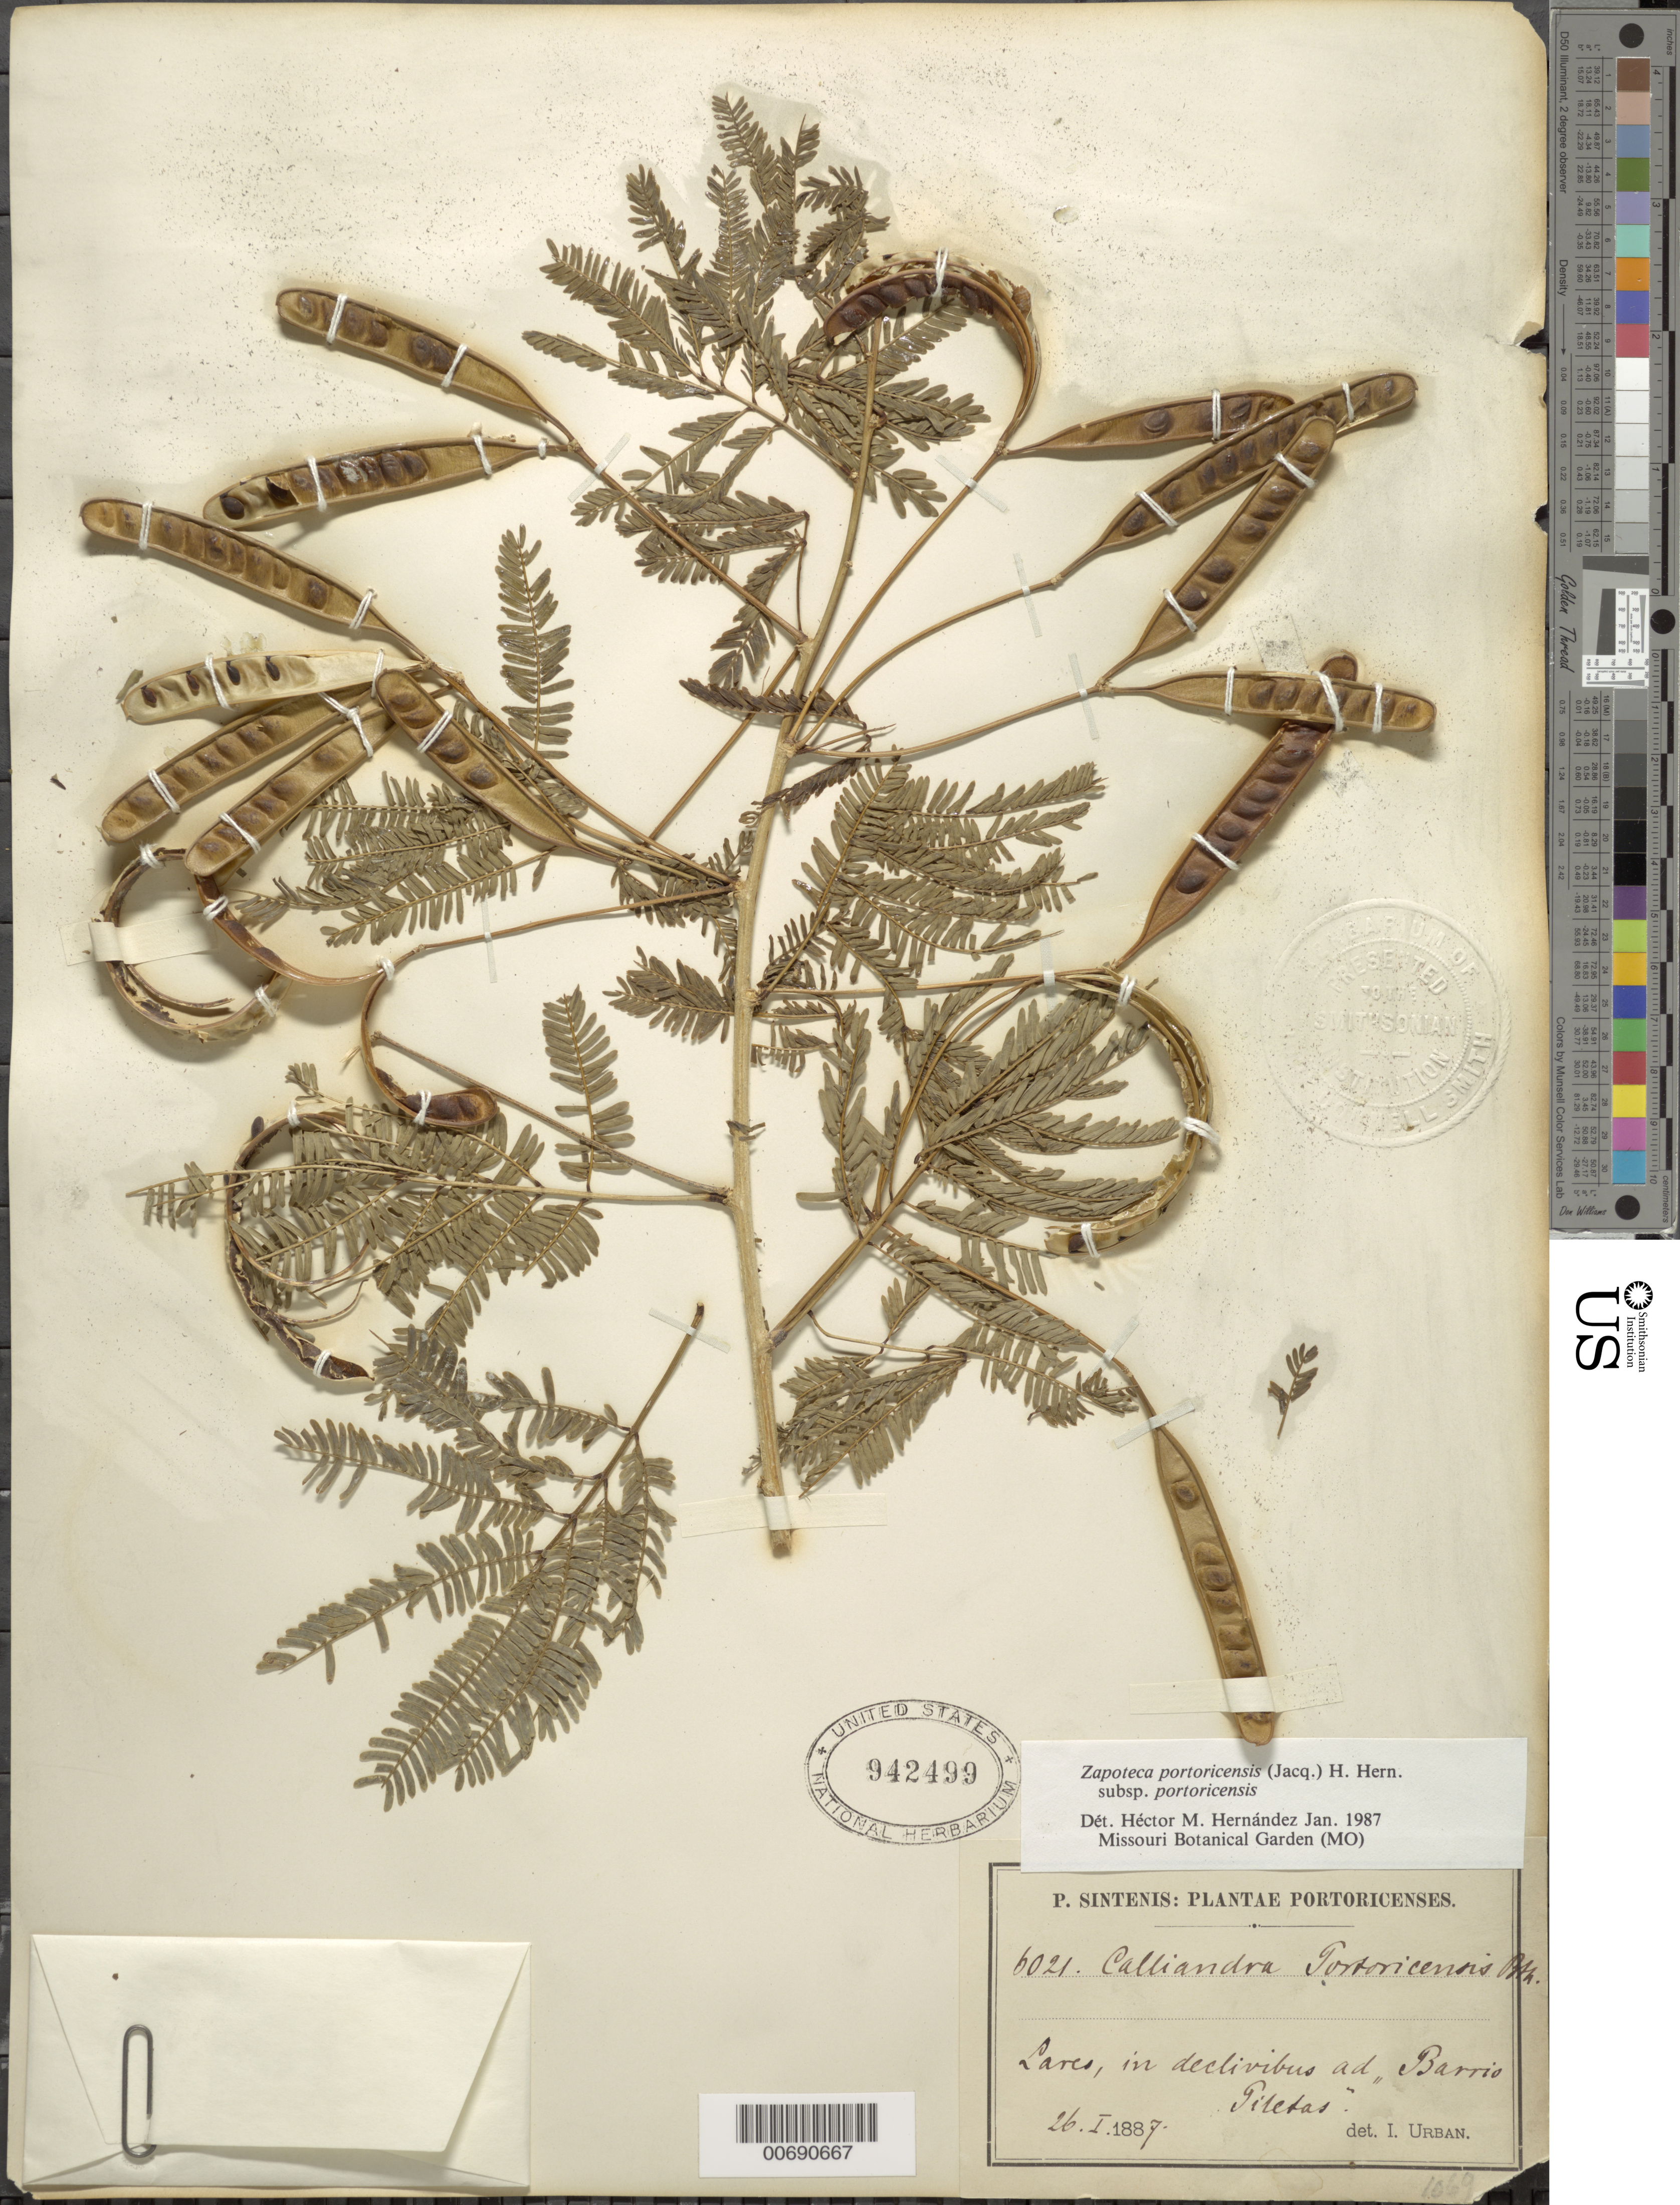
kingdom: Plantae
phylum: Tracheophyta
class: Magnoliopsida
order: Fabales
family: Fabaceae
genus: Zapoteca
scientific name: Zapoteca portoricensis subsp. portoricensis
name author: (Jacq.) H.M. Hern.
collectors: P. Sintenis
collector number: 6021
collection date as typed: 26 Jan 1887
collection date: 1887-01-26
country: Puerto Rico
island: Greater Antilles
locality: Lares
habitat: in declivibus ad Barrio Piletas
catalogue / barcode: US 942499